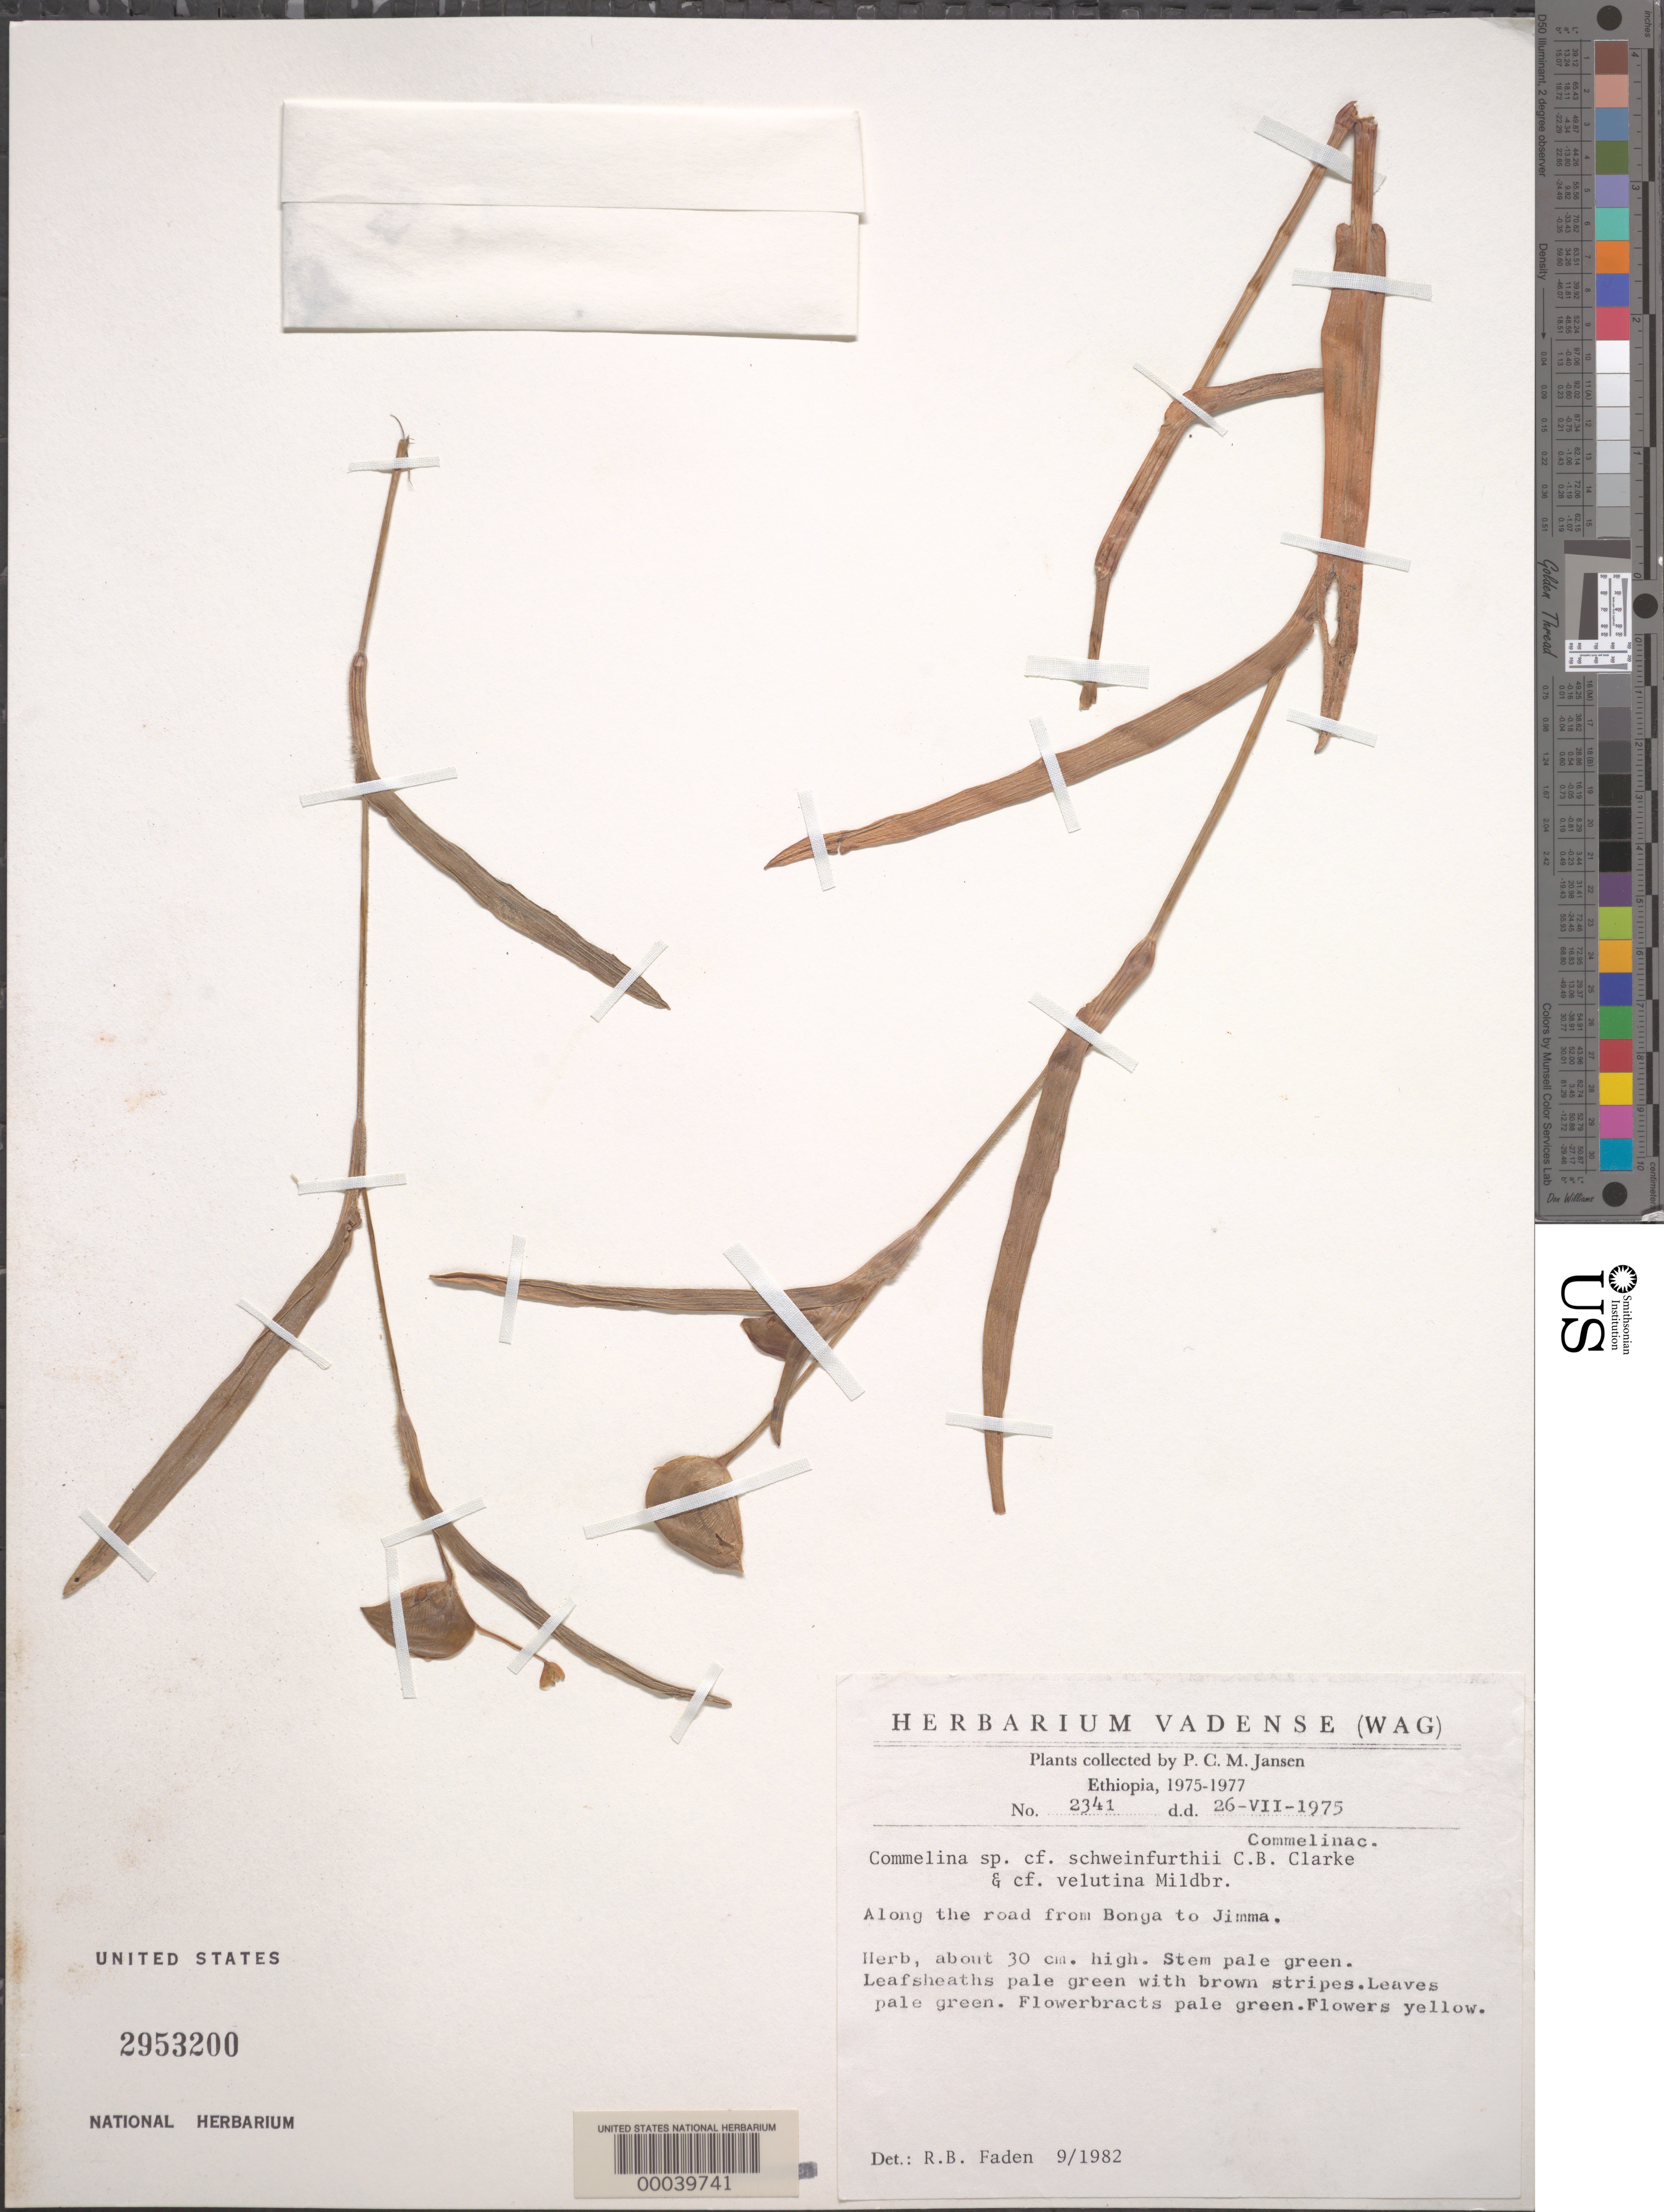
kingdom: Plantae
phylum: Tracheophyta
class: Liliopsida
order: Commelinales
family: Commelinaceae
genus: Commelina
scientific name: Commelina schweinfurthii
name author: C.B. Clarke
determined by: Faden, Robert B., (US), Smithsonian Institution - National Museum of Natural History (UNITED STATES)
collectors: P. Jansen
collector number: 2341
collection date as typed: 26 Jul 1975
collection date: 1975-07-26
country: Ethiopia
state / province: South West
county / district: Keffa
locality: Between bonga and jimma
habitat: Roadside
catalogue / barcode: US 2953200